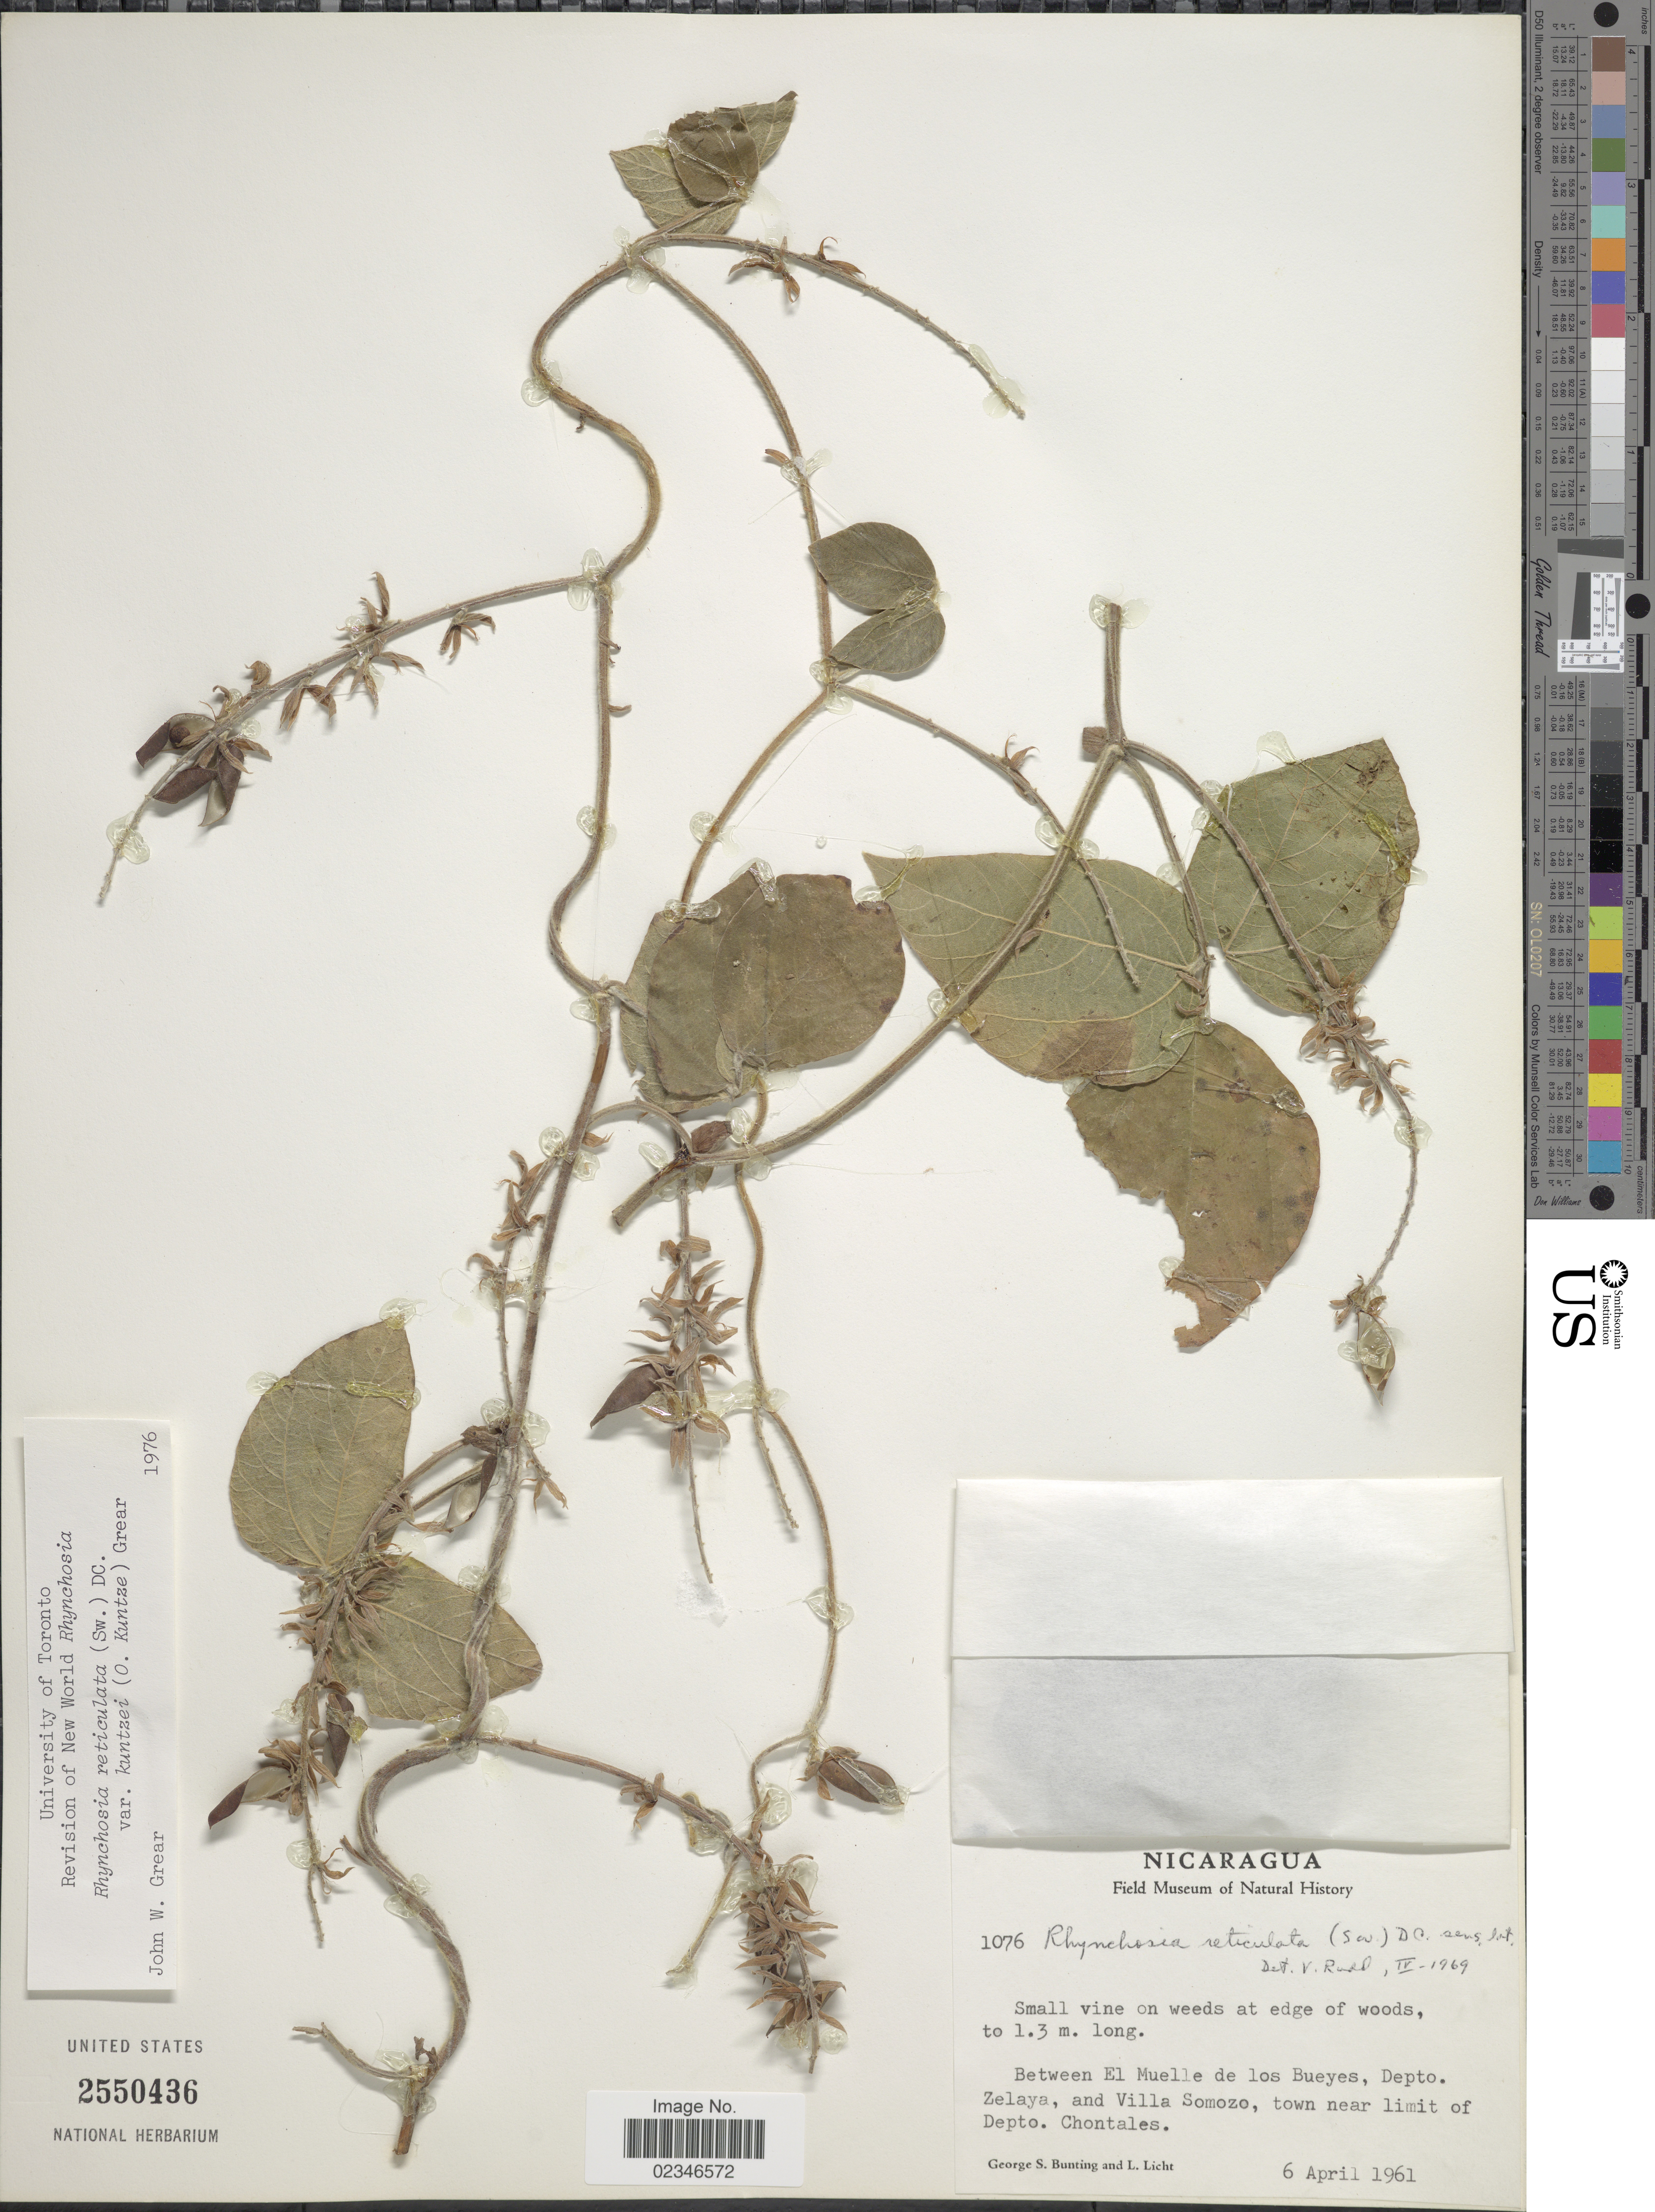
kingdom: Plantae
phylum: Tracheophyta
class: Magnoliopsida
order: Fabales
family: Fabaceae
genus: Rhynchosia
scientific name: Rhynchosia reticulata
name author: (Sw.) DC.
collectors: G. S. Bunting & L. Licht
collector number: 1076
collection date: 1961-04-06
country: Nicaragua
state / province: Chontales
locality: Between El Muelle de los Bueyes, Depto. Zelaya, and Villa Somozo, town near limit of Depto. Chontales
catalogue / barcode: US 2550436